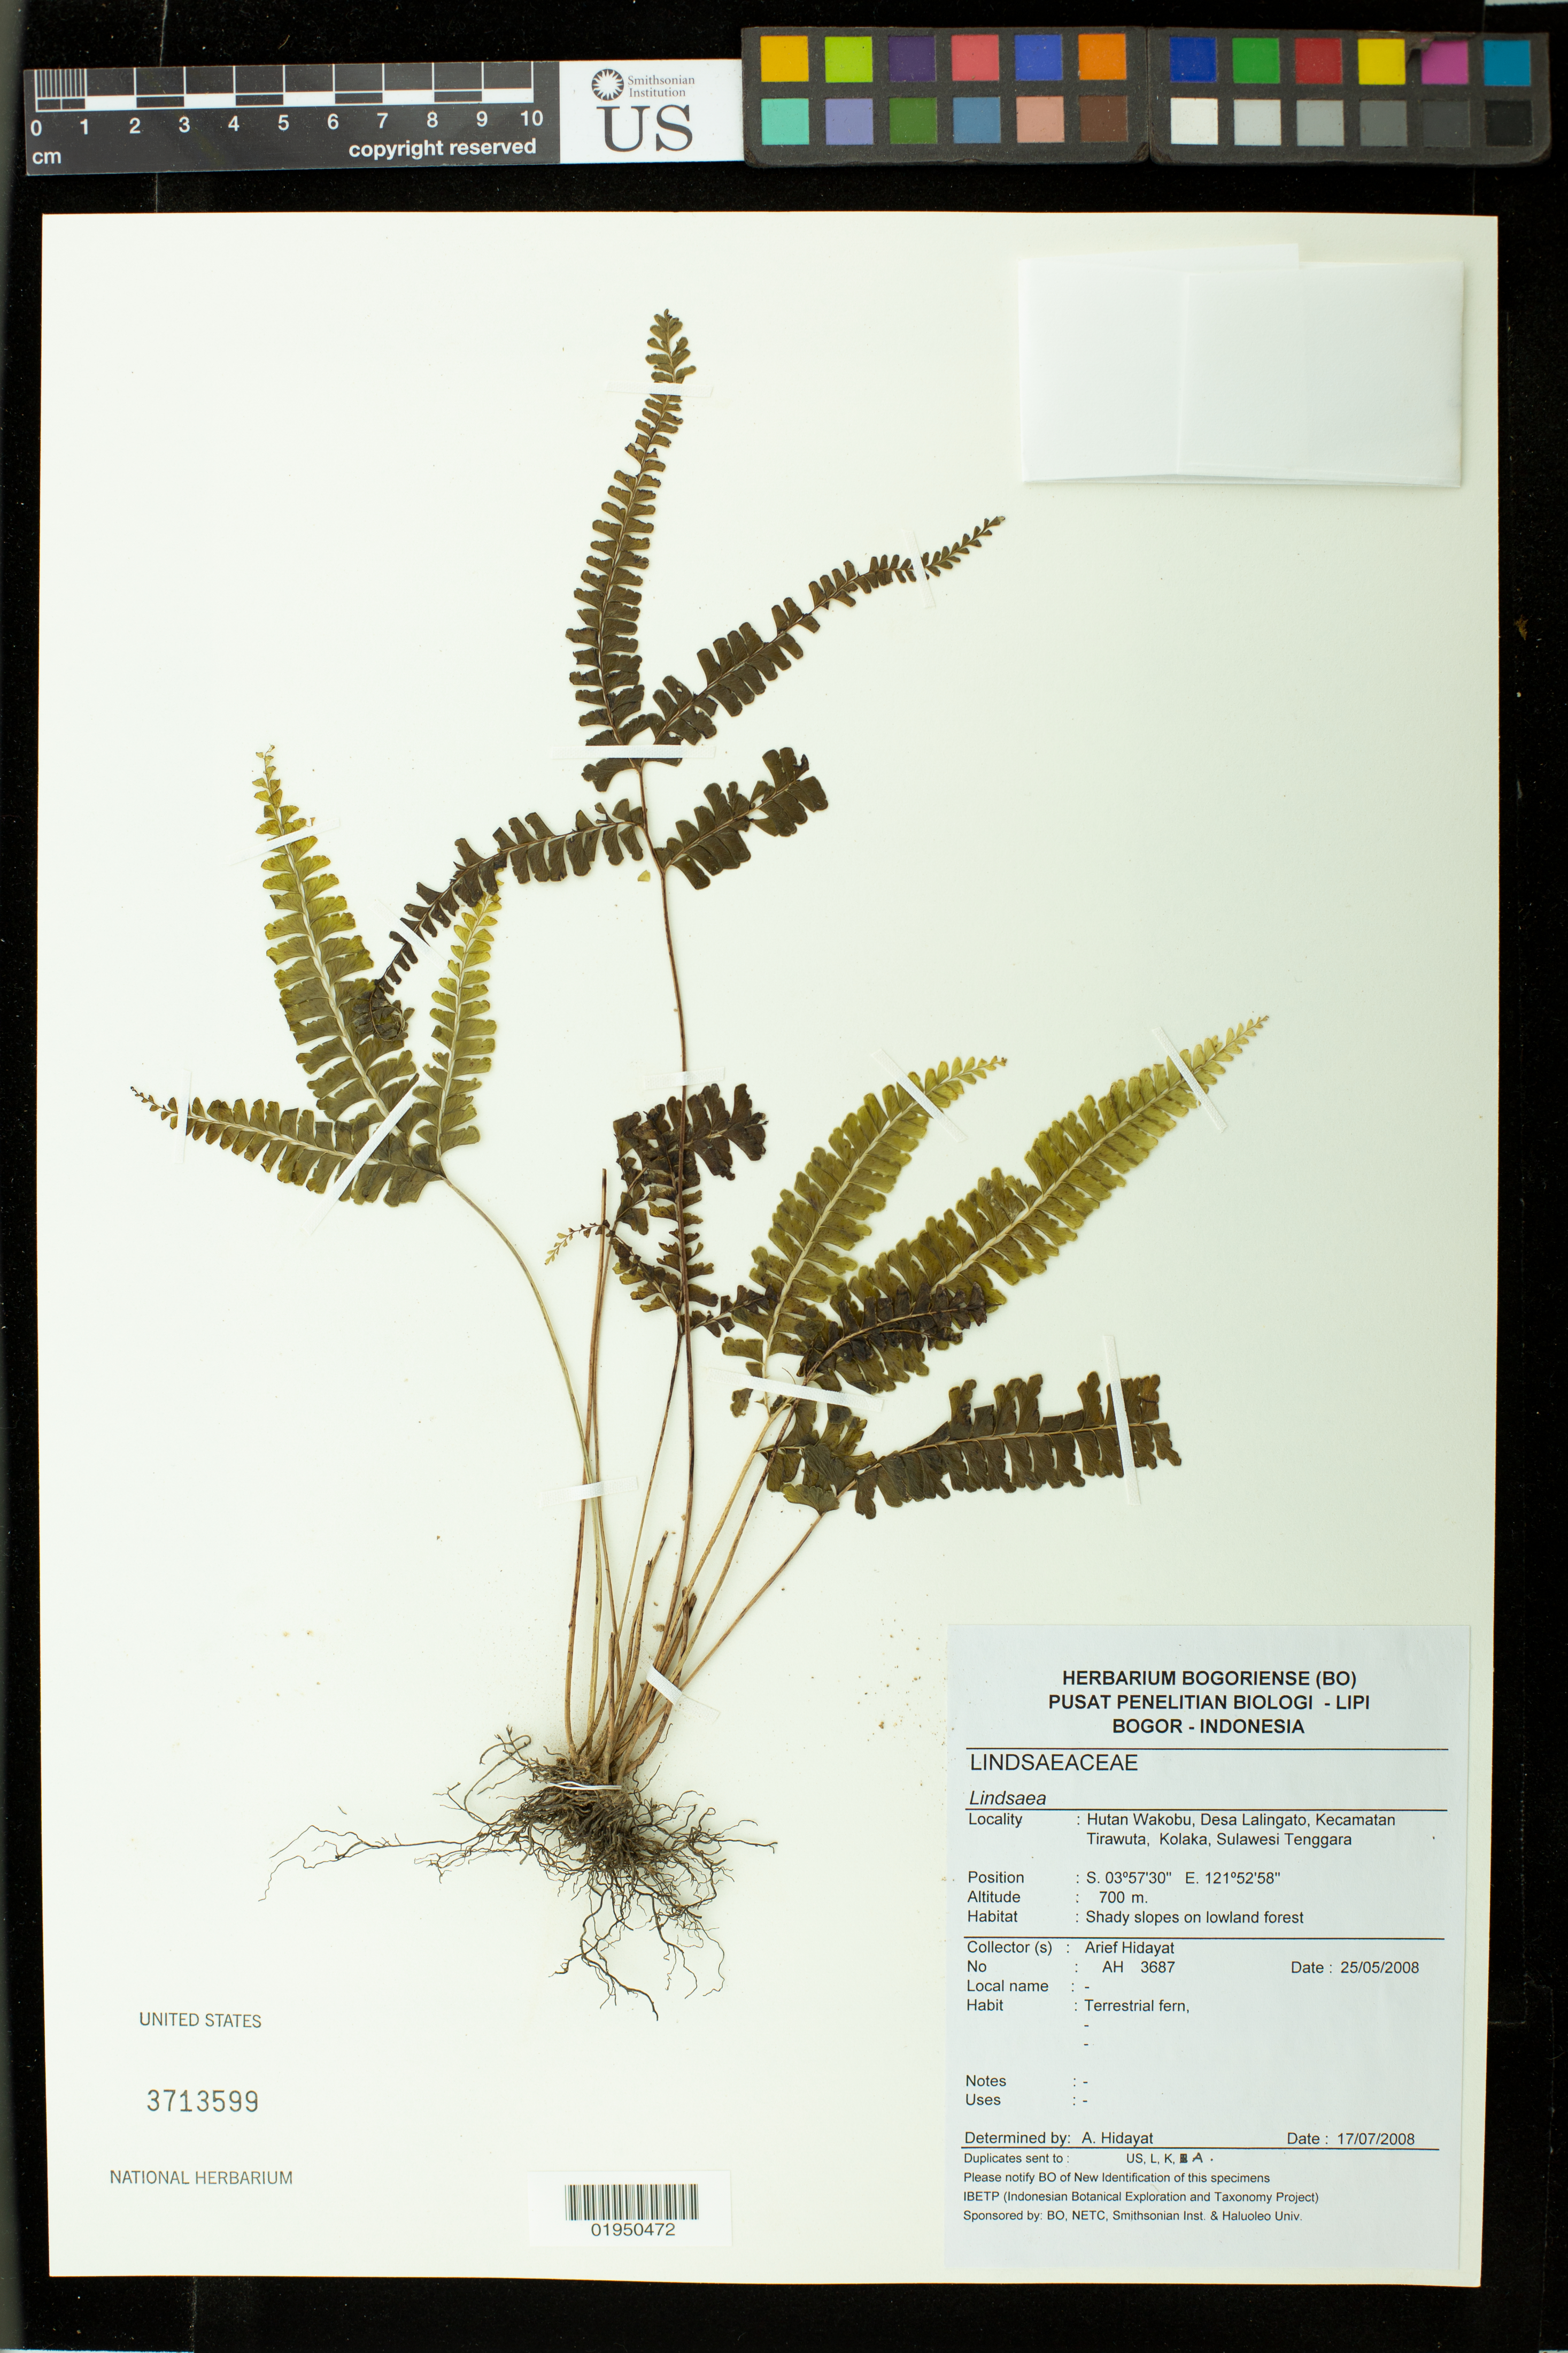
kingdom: Plantae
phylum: Tracheophyta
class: Polypodiopsida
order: Polypodiales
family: Lindsaeaceae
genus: Lindsaea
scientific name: Lindsaea sp.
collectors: A. Hidayat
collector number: AH 3687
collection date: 2008-05-25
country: Indonesia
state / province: Sulawesi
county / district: Sulawesi Tenggara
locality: Hutan Wakobu, Desa Lalingato, Kecameatan Tirawuta, Kolaka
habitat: Shady slopes on lowland forest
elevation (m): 700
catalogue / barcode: US 3713599